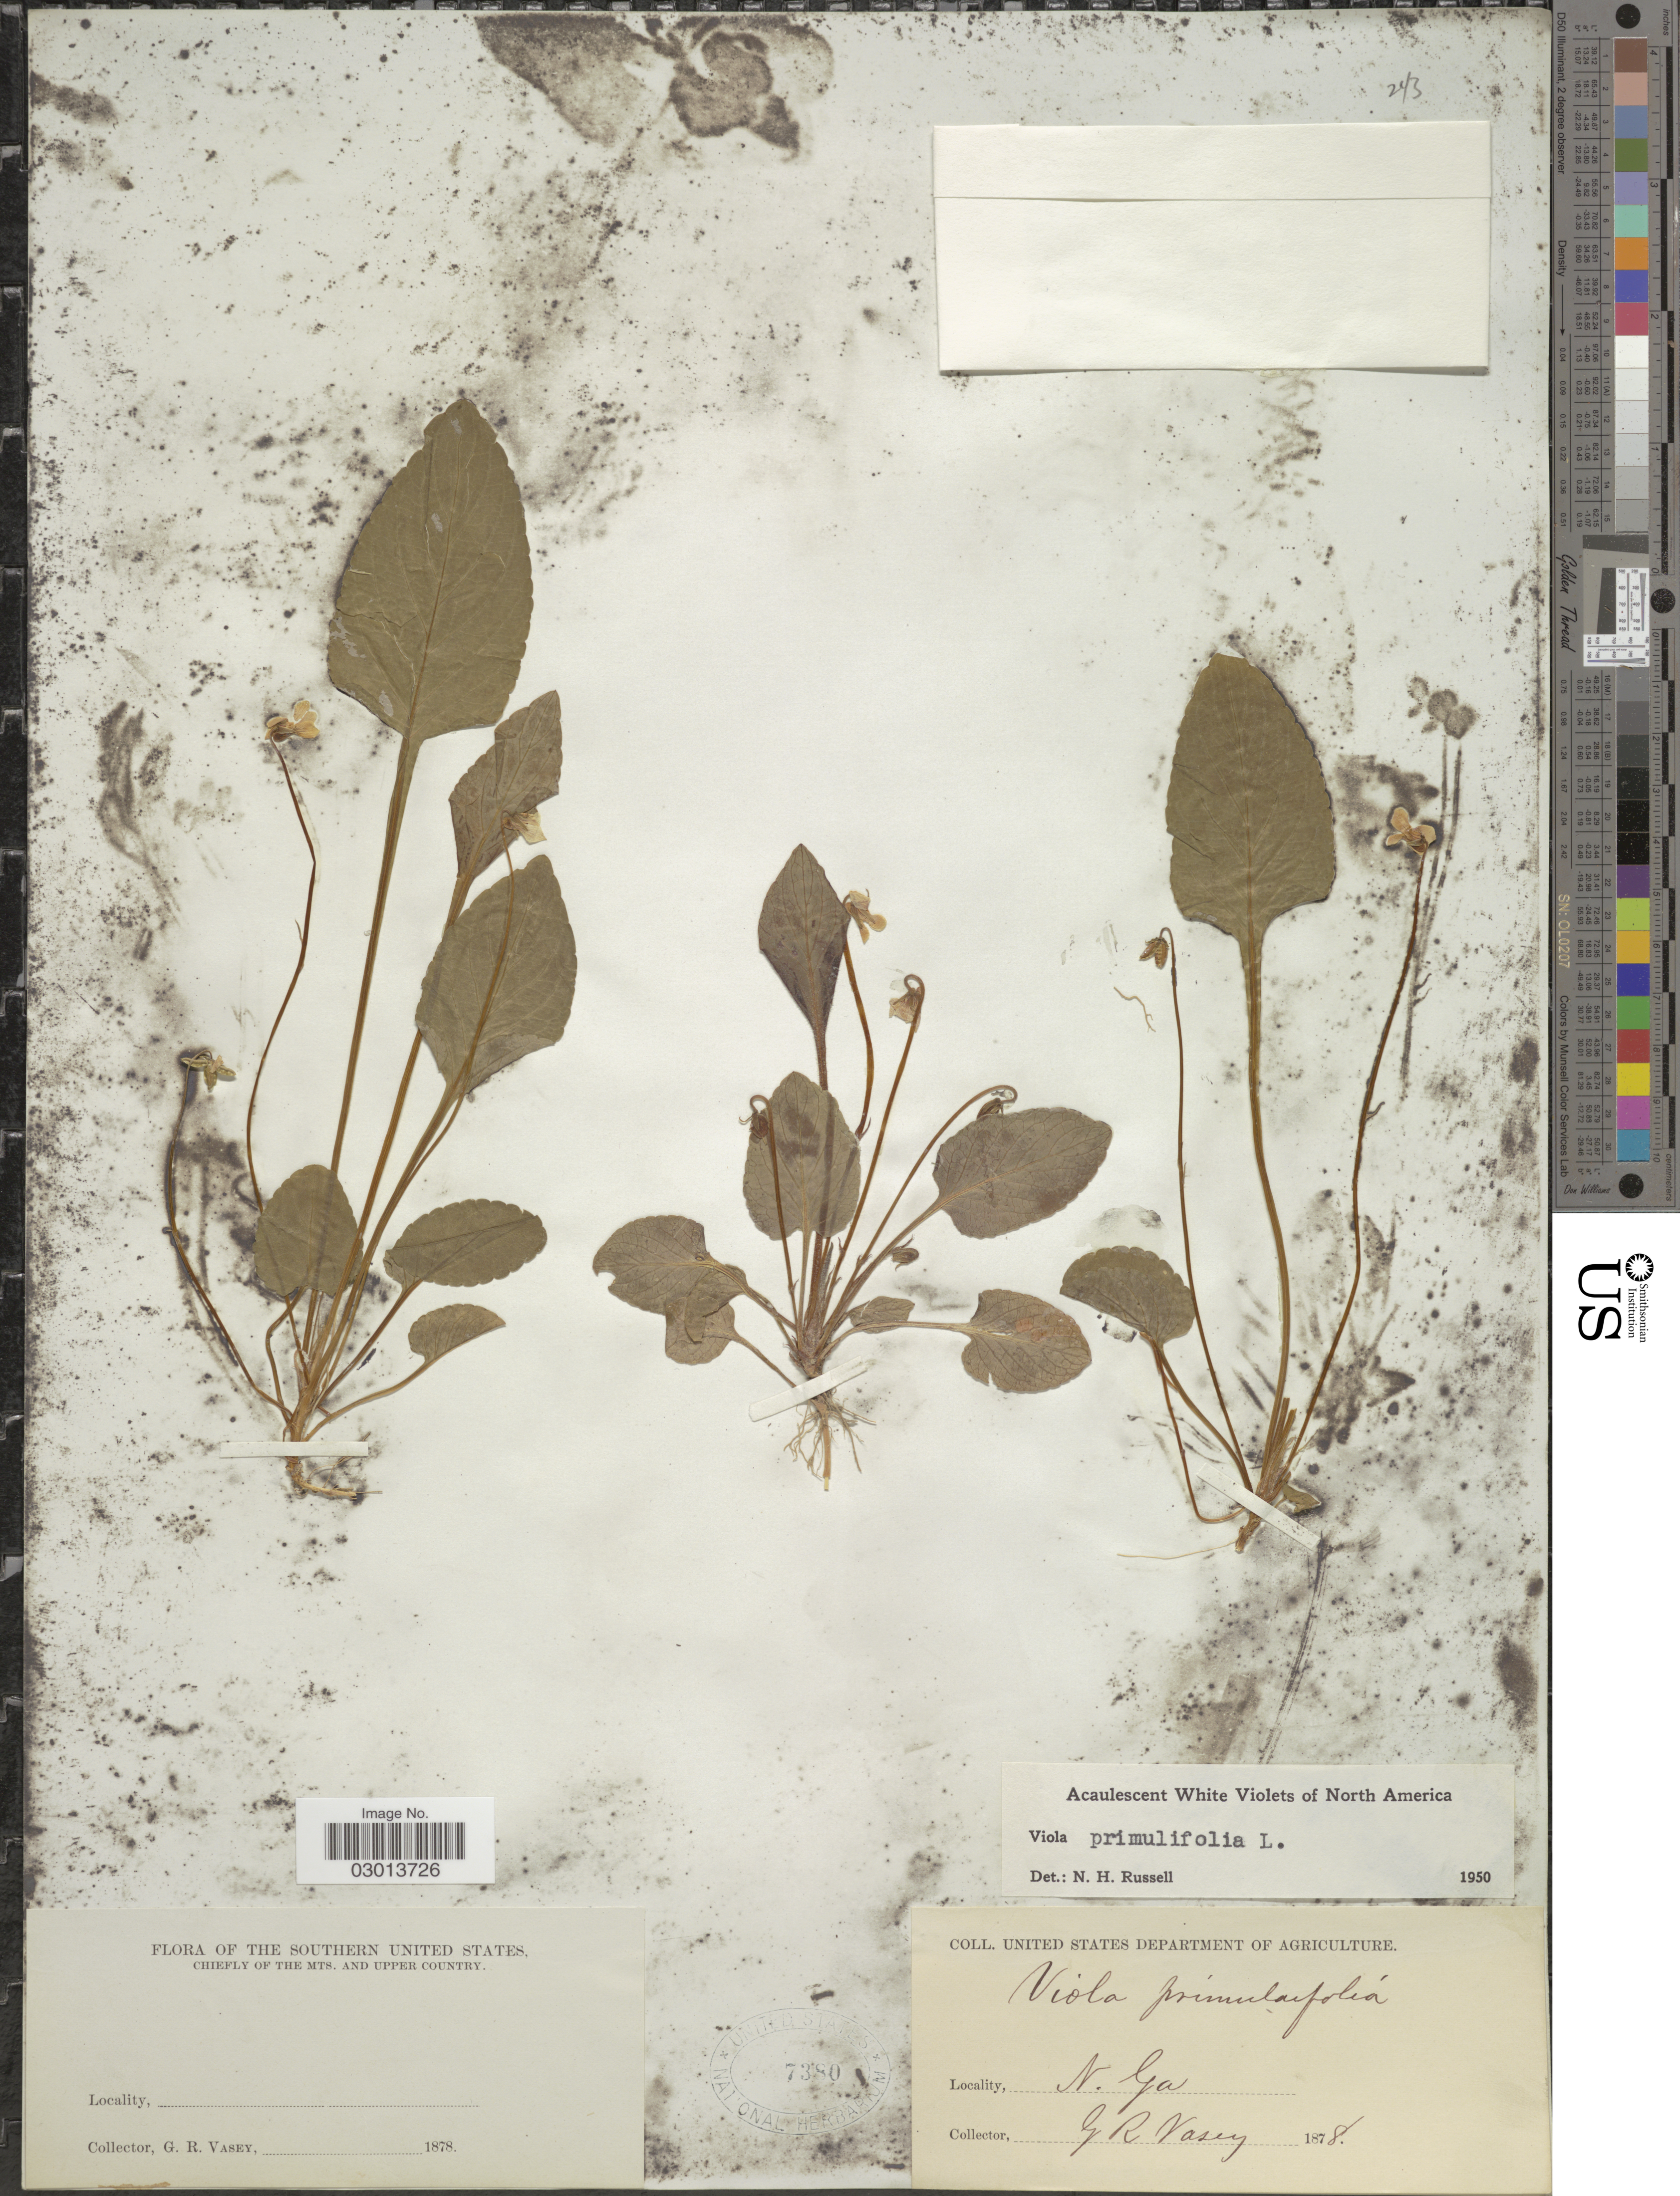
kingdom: Plantae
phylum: Tracheophyta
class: Magnoliopsida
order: Malpighiales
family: Violaceae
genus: Viola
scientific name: Viola primulifolia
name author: L.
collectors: G. R. Vasey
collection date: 1878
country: United States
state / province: Georgia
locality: The Southern United States. Chiefly of the mts. and upper country. N. Ga.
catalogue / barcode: US 7380